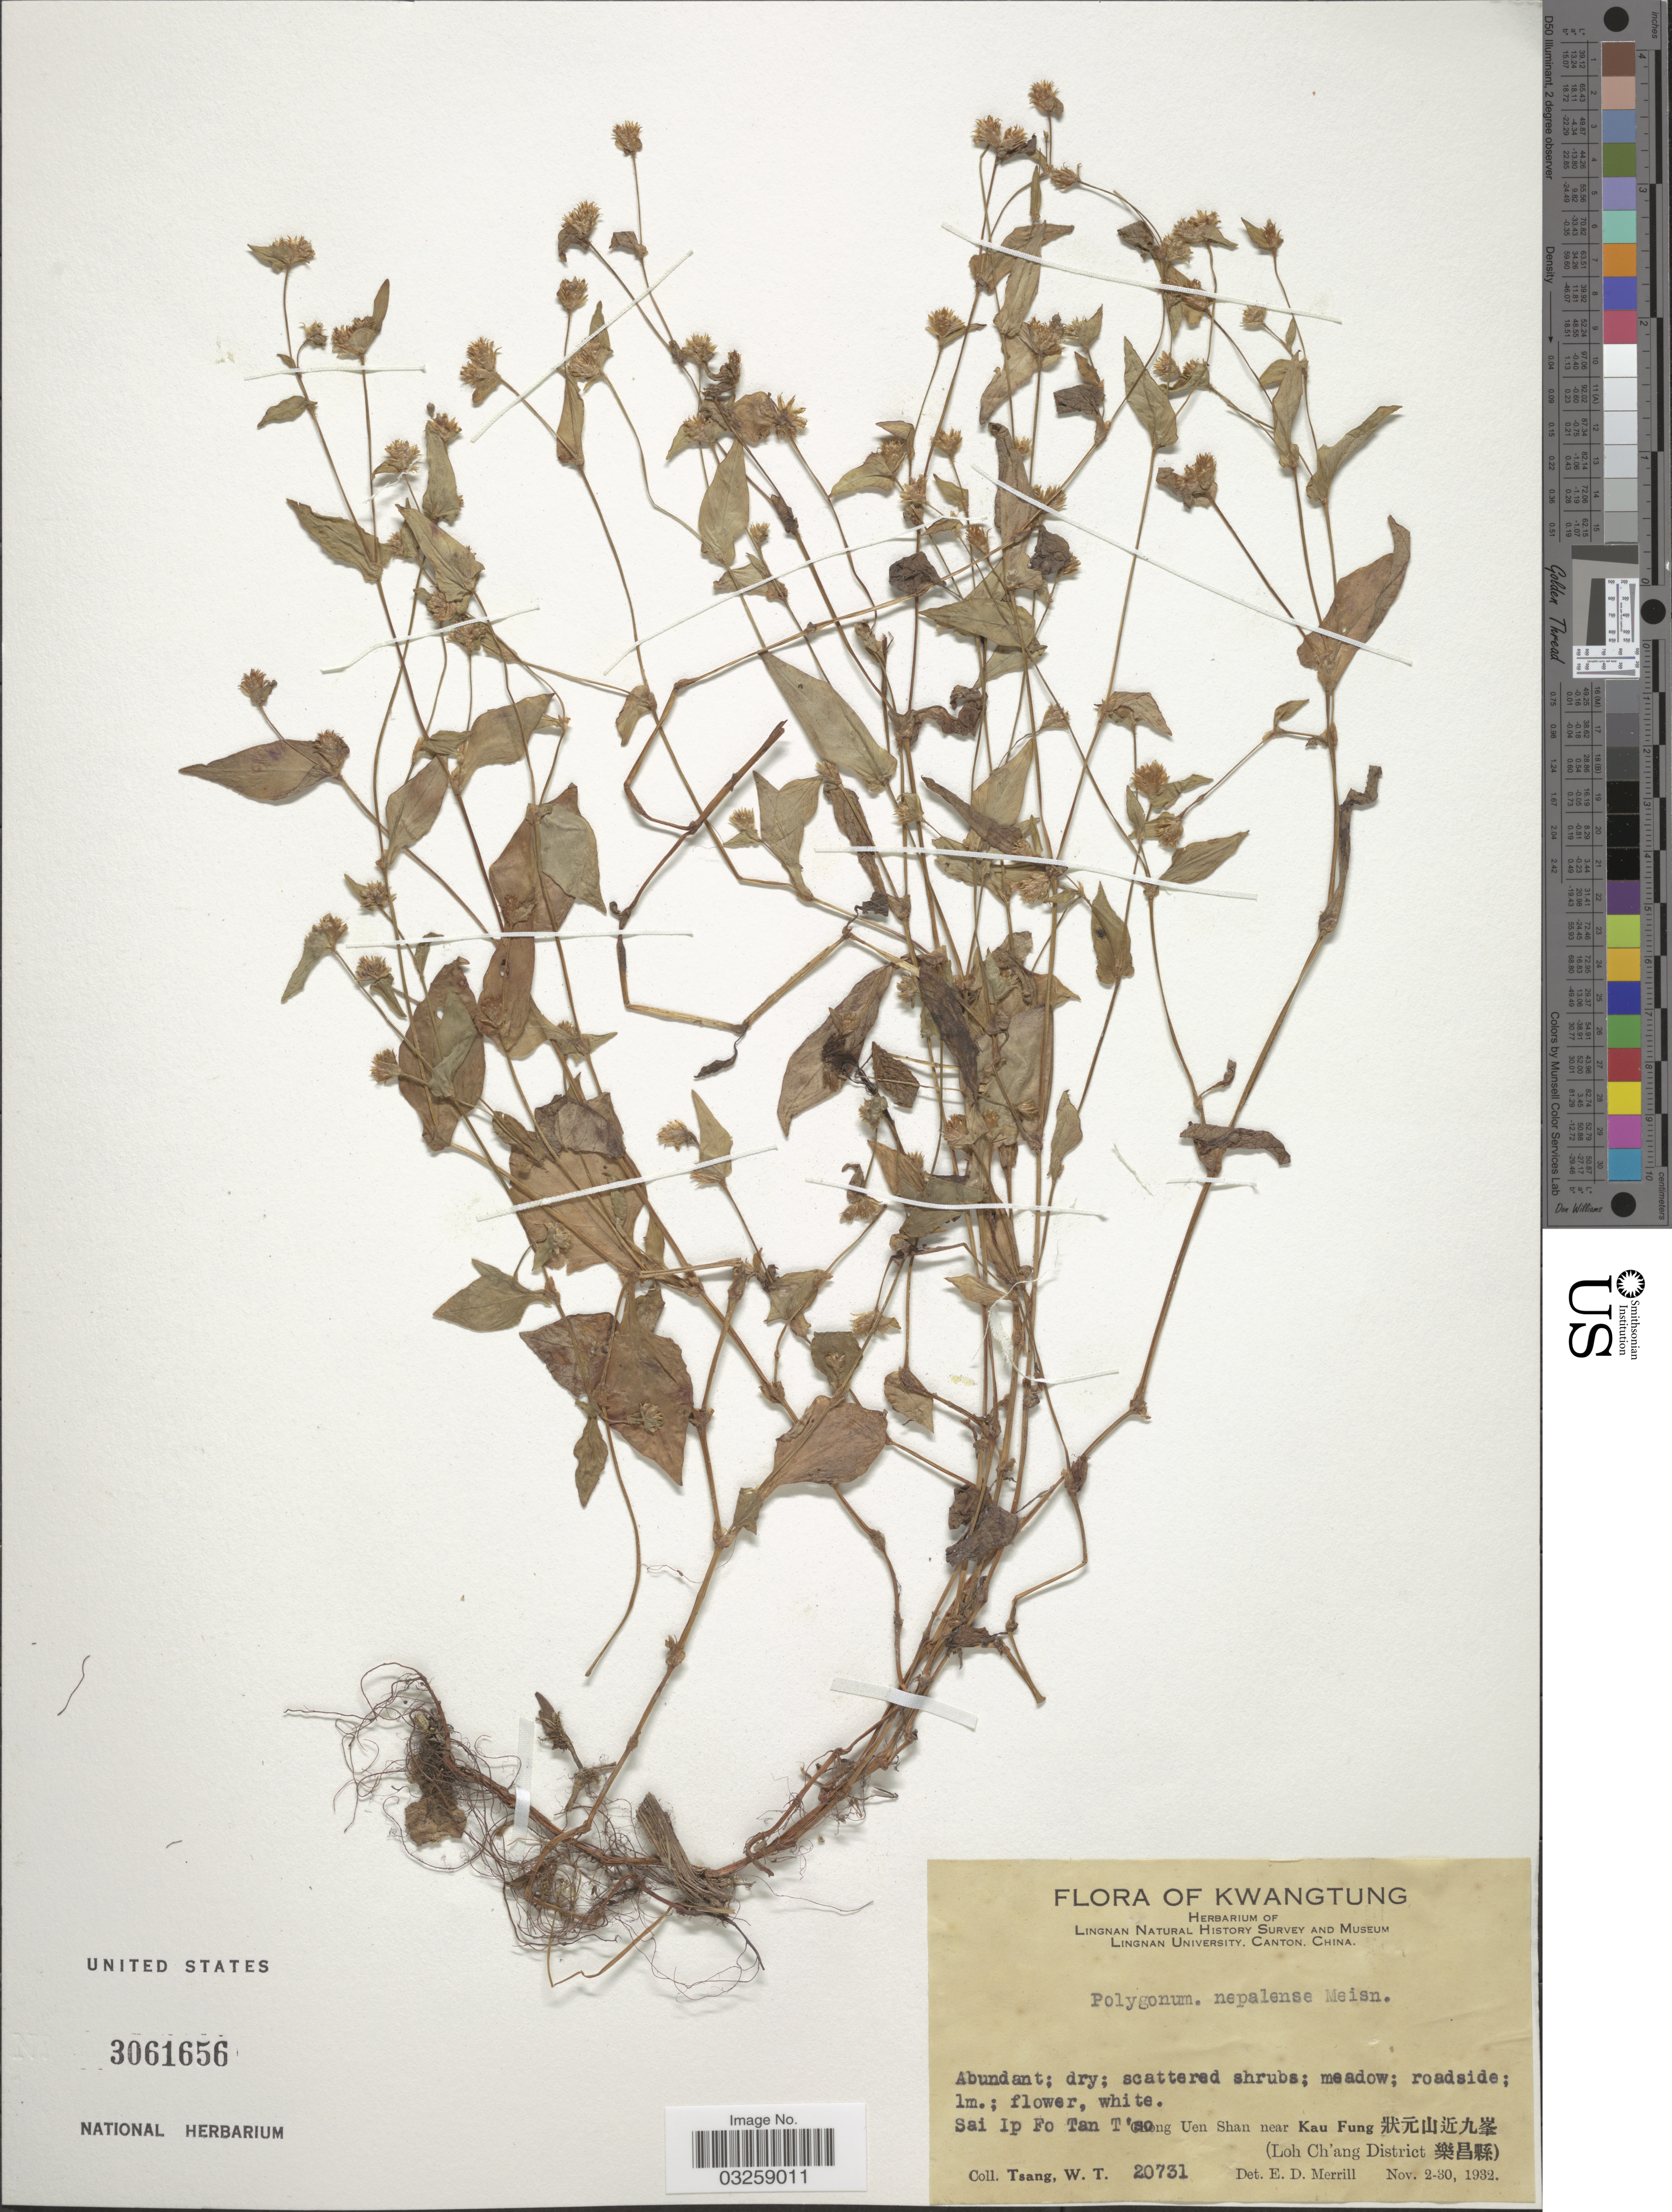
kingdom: Plantae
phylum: Tracheophyta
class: Magnoliopsida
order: Caryophyllales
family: Polygonaceae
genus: Polygonum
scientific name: Polygonum nepalense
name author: Meisn.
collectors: W. T. Tsang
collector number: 20731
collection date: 1932-11-02/1932-11-30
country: China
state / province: Guangdong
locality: Kwangtung. Sai Ip Fo Tan T'so. Chong Uen Shan near Kau Fung X. (Loh Ch'ang District X).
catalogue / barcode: US 3061656